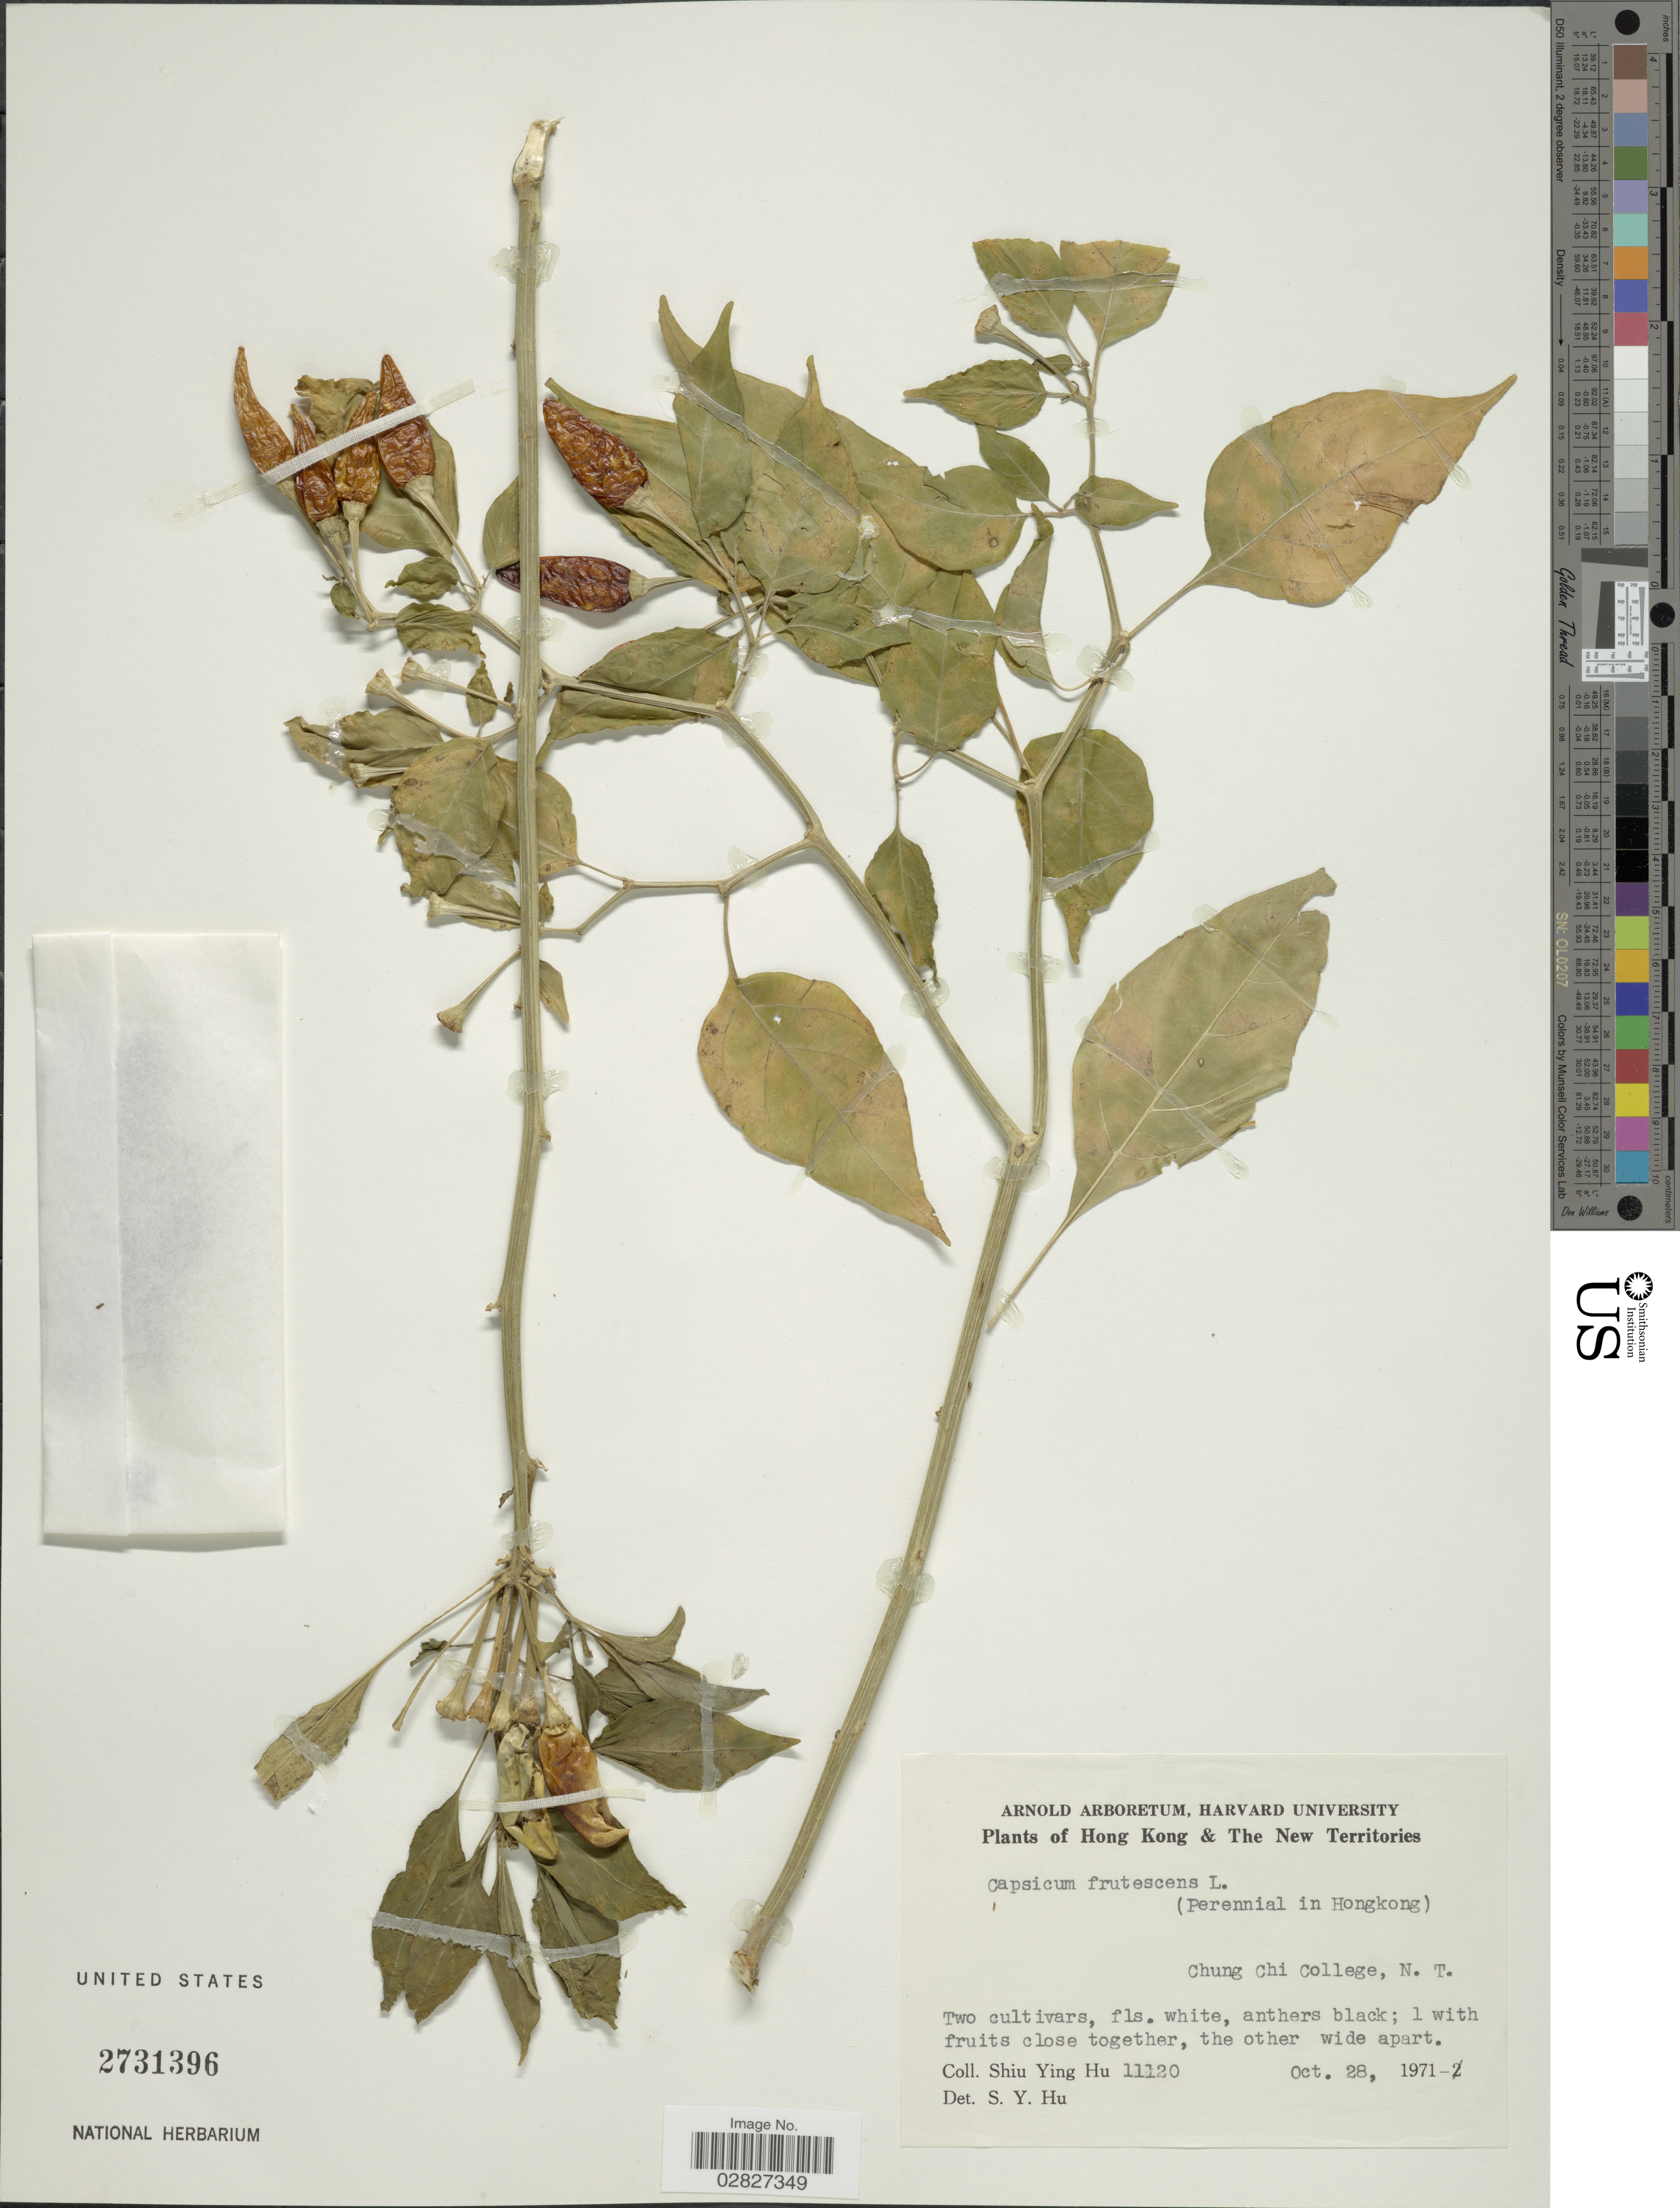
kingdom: Plantae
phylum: Tracheophyta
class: Magnoliopsida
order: Solanales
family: Solanaceae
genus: Capsicum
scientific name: Capsicum frutescens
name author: L.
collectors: S. Y. Hu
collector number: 11120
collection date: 1971-10-28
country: China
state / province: Hong Kong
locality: Hong Kong & The New Territories. Chung Chi College, N.T.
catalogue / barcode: US 2731396